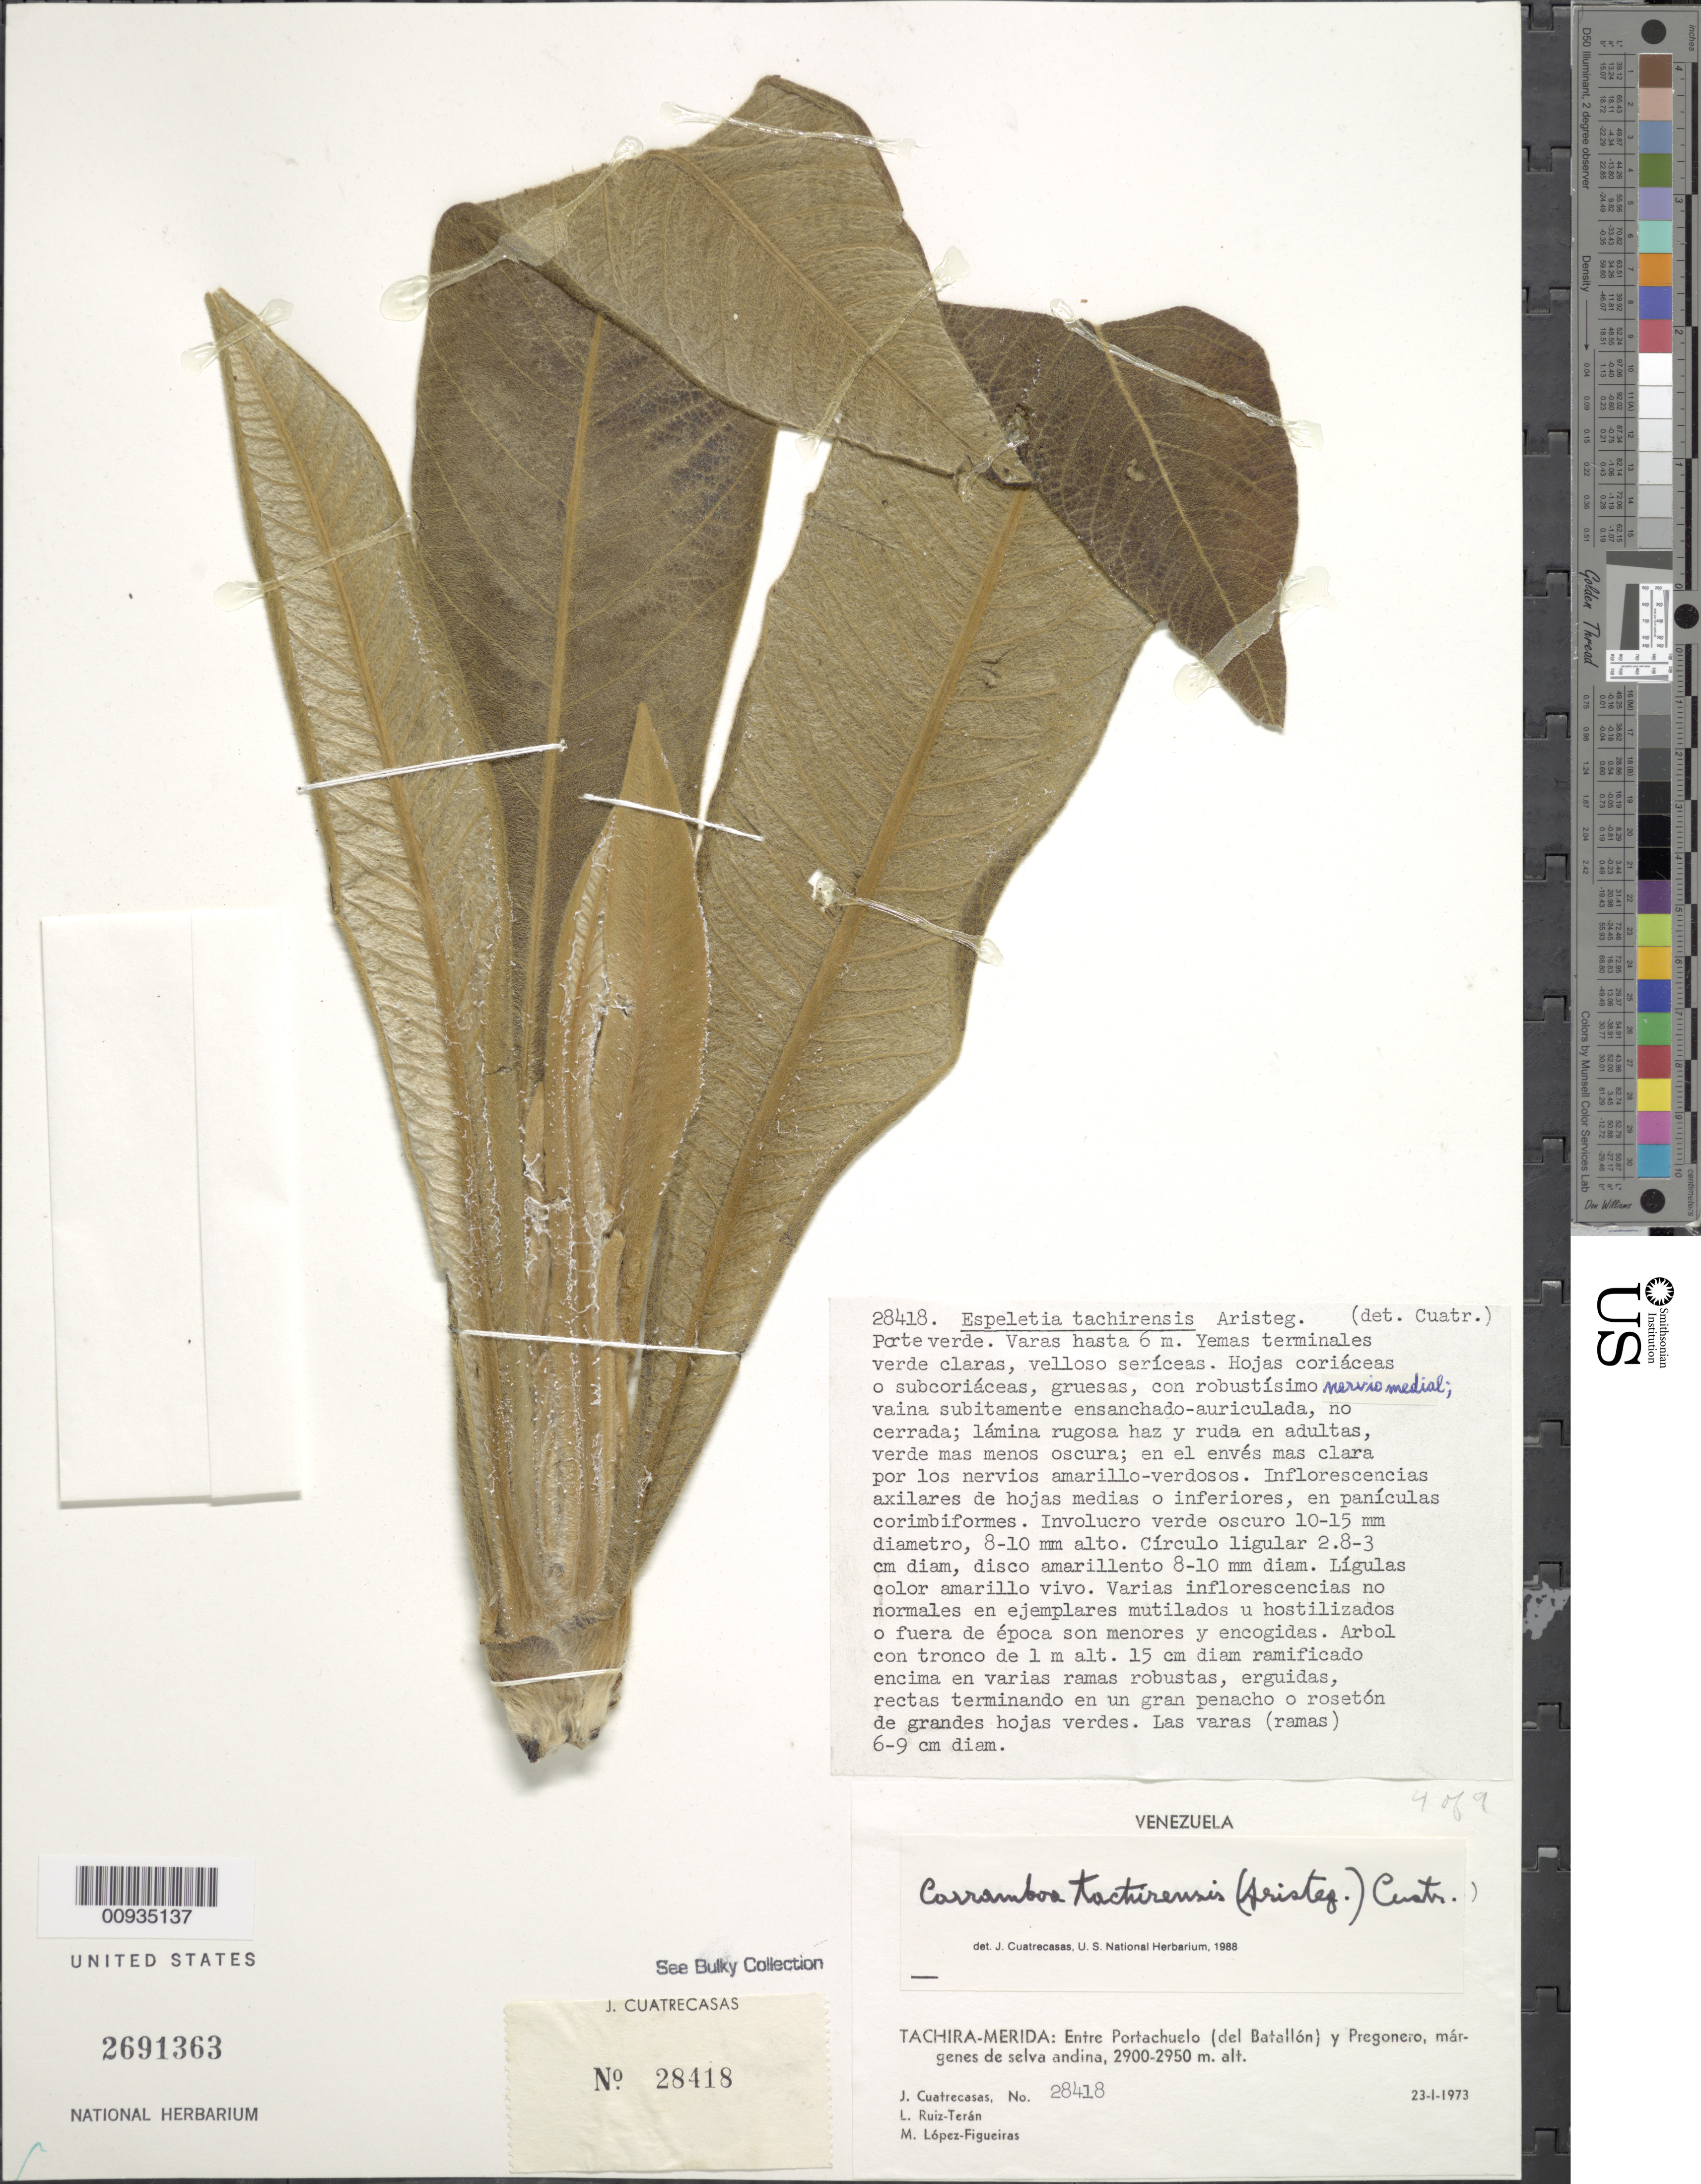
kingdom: Plantae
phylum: Tracheophyta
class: Magnoliopsida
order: Asterales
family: Asteraceae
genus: Carramboa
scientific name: Carramboa tachirensis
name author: (Aristeg.) Cuatrec.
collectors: J. Cuatrecasas, L. E. Ruíz-Terán & M. López Figueiras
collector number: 28418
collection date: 1973-01-23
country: Venezuela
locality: Tachira-Mérida: entre Portachuelo (del Batallón) y Pregonero, margenes de selva andina.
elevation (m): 2900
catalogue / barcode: US 2691363